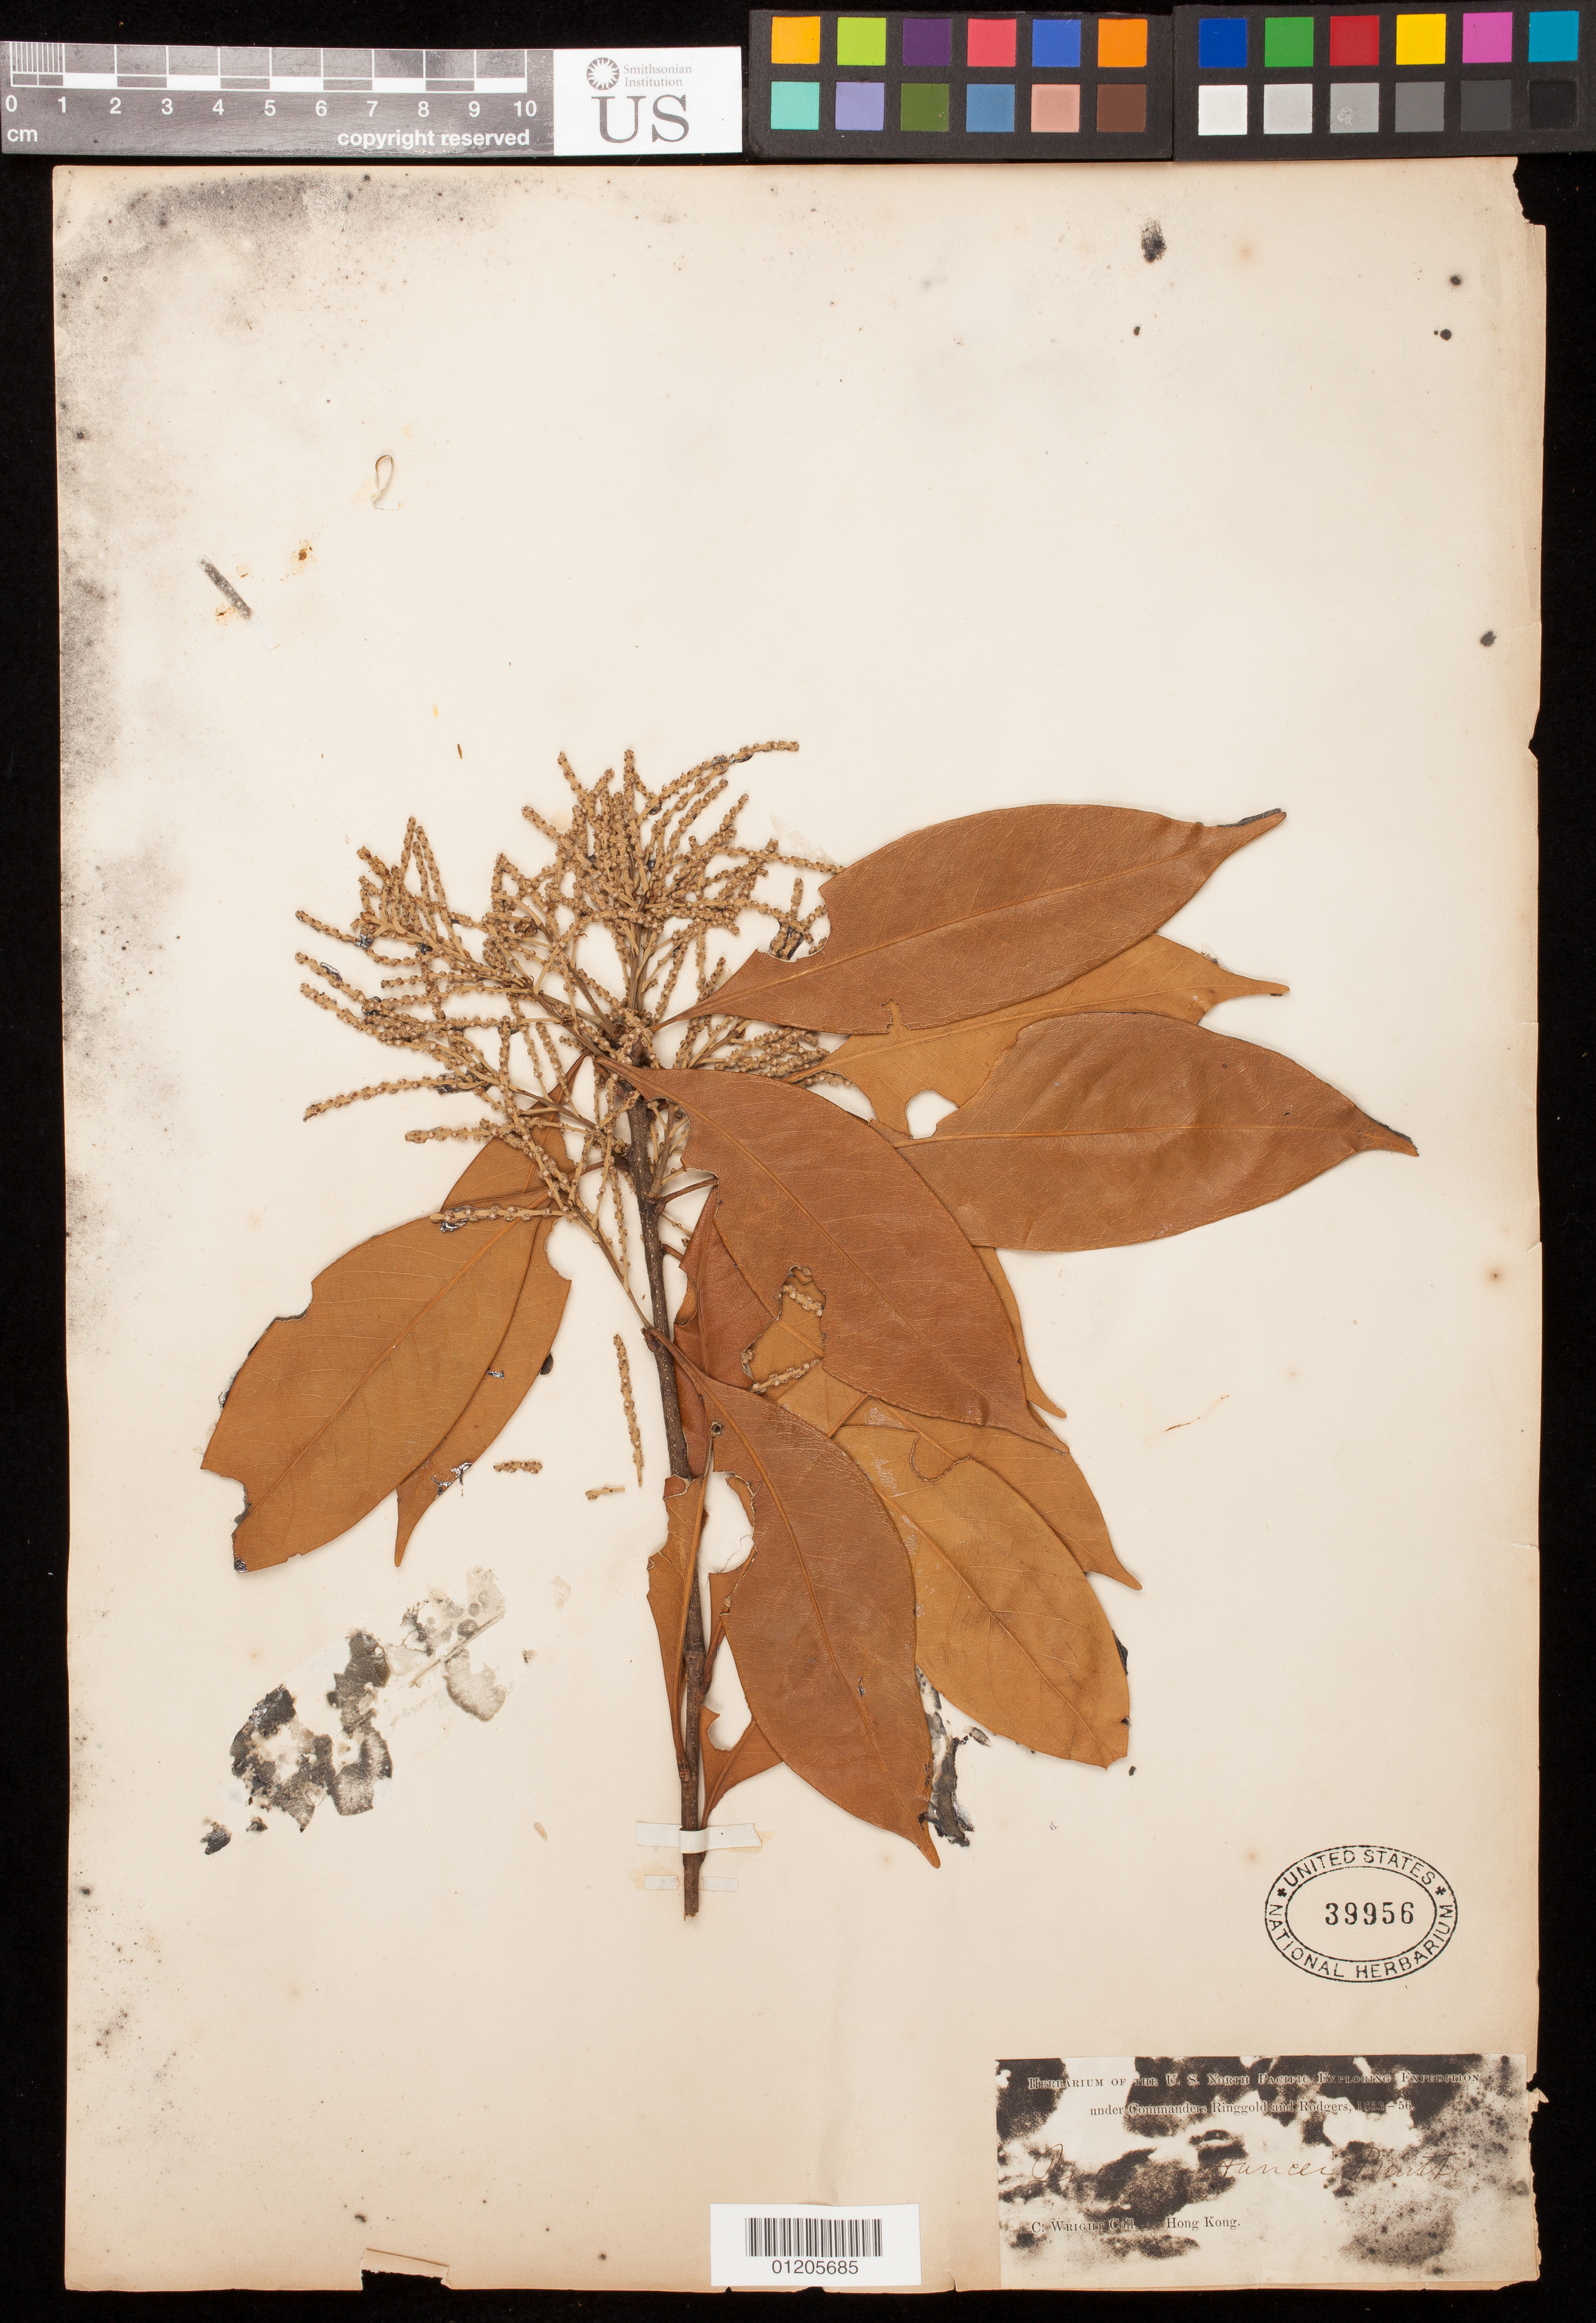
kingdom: Plantae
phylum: Tracheophyta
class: Magnoliopsida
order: Fagales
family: Fagaceae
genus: Quercus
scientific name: Quercus cornea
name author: Lour.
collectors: C. Wright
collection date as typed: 1853 to -- -- 1856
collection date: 1853/1856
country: China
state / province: Hong Kong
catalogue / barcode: US 39386